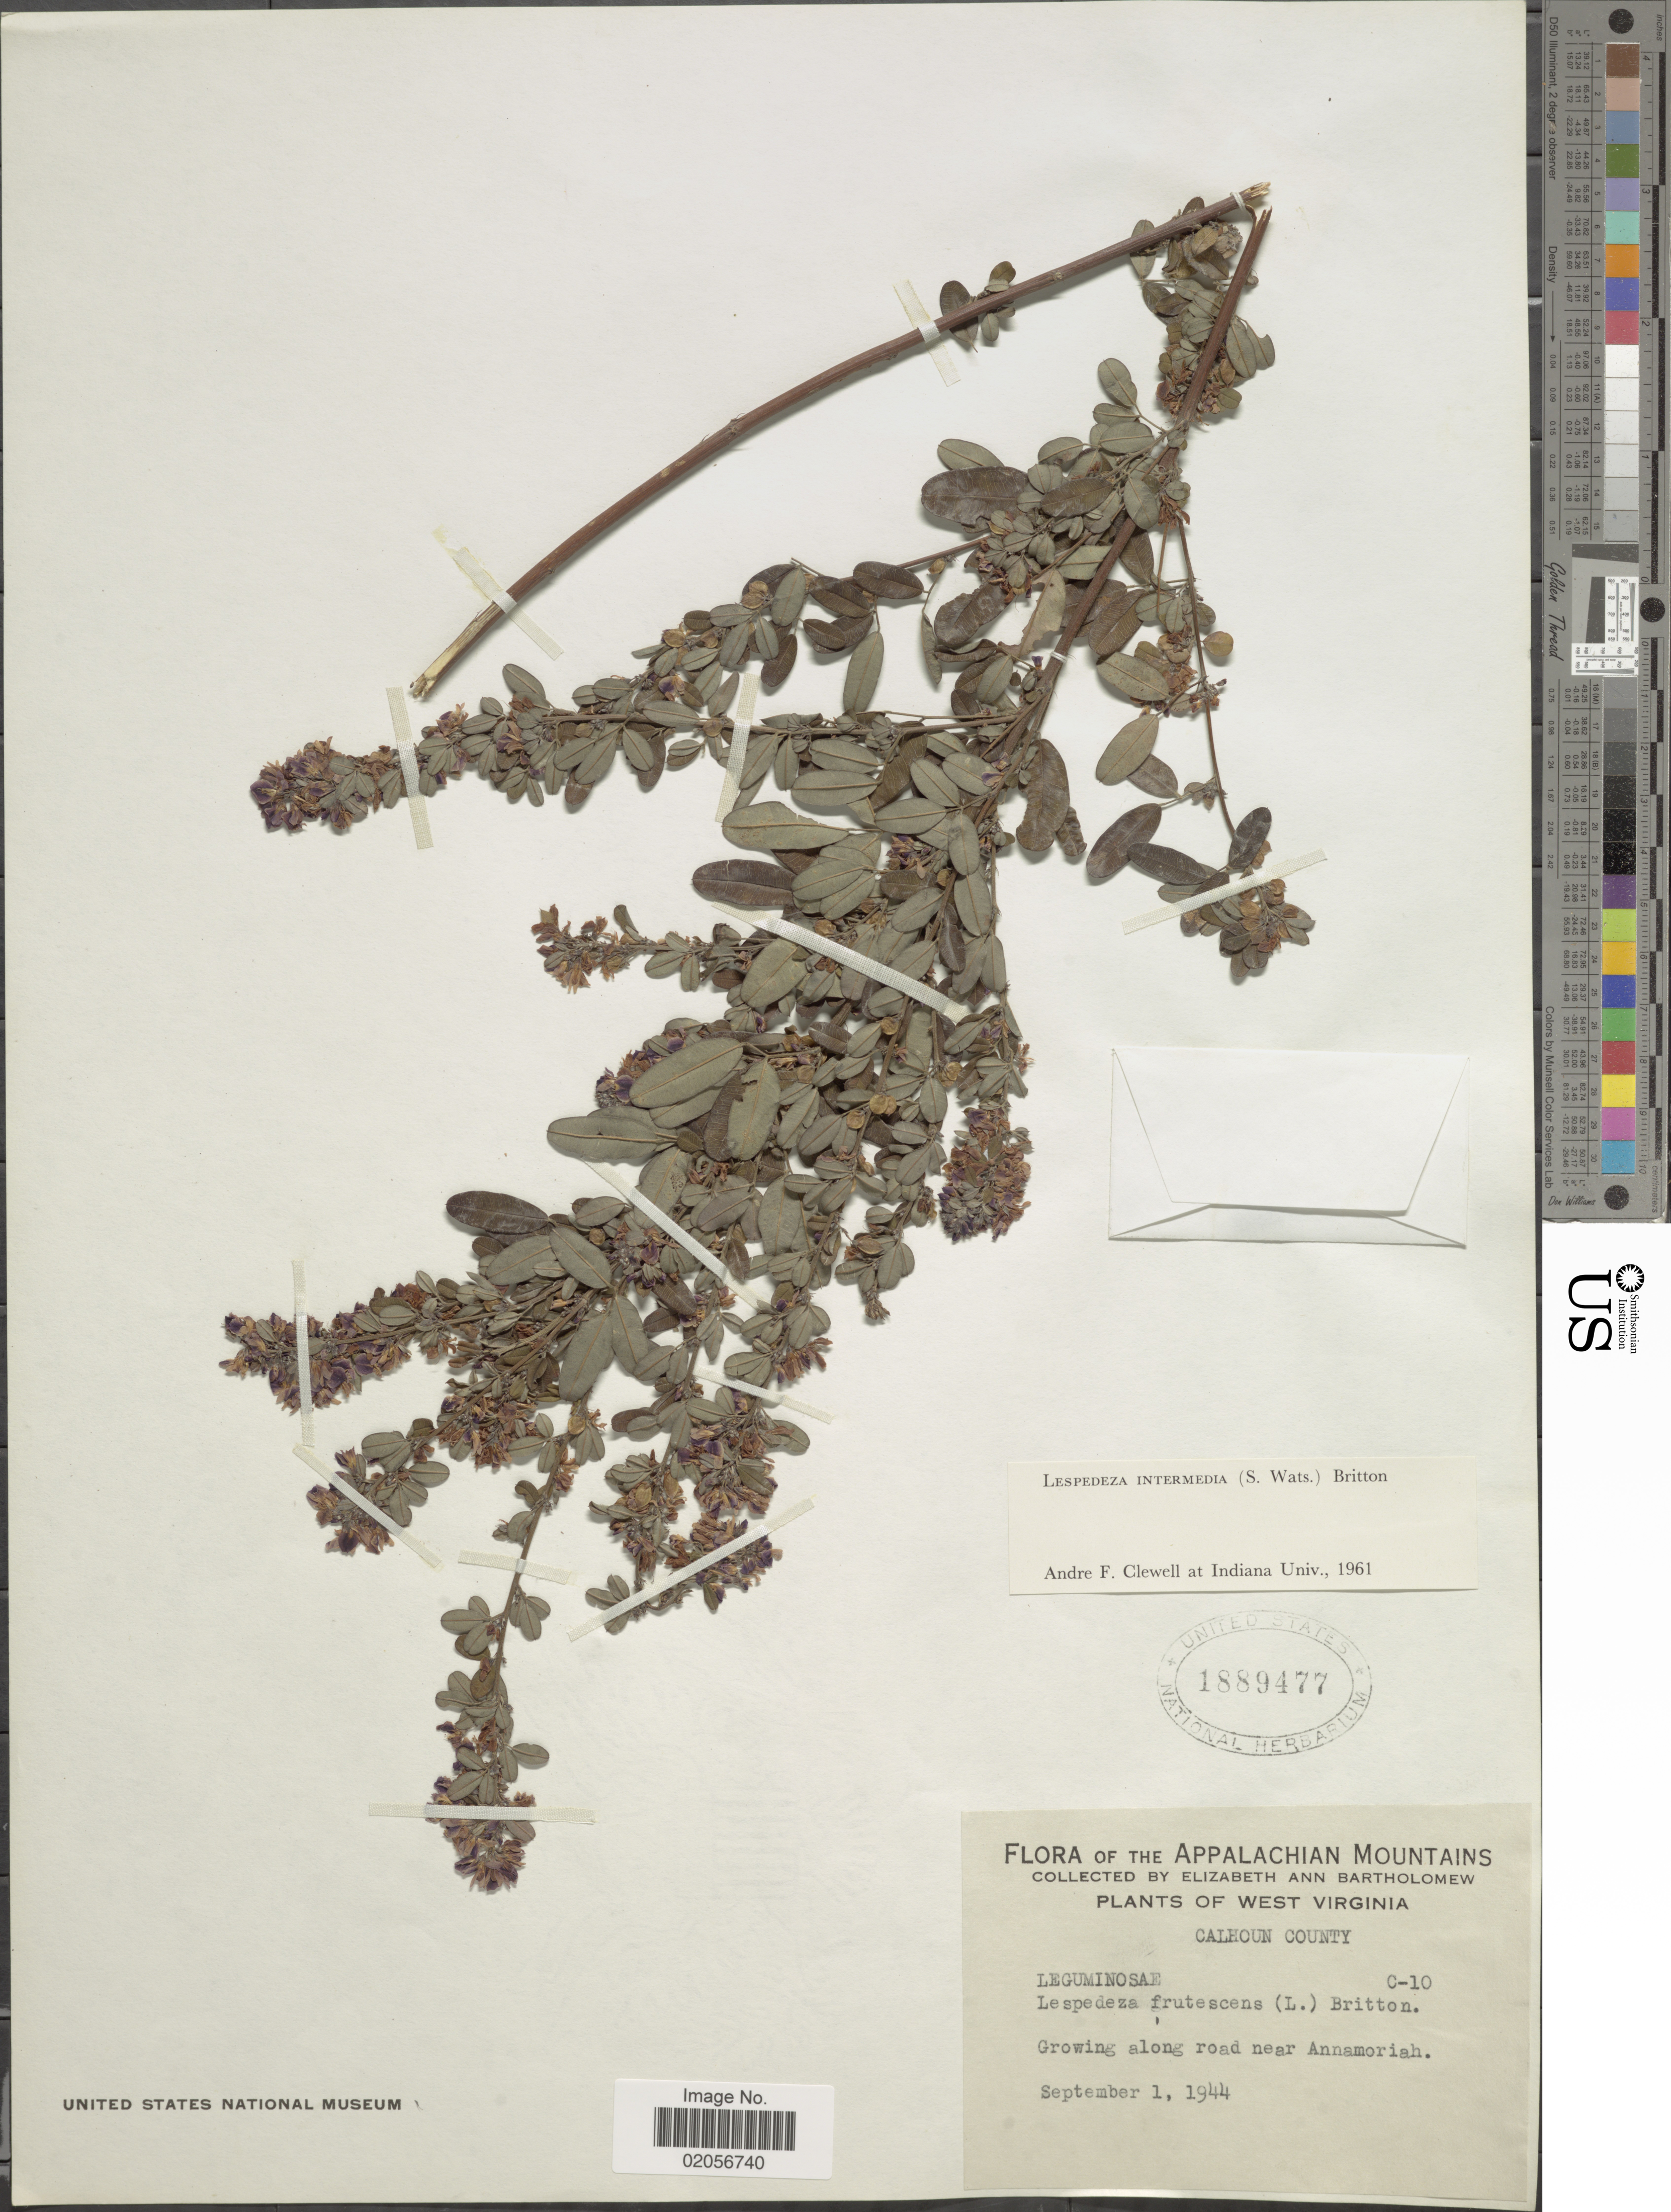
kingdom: Plantae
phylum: Tracheophyta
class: Magnoliopsida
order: Fabales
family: Fabaceae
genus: Lespedeza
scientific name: Lespedeza intermedia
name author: (S. Watson) Britton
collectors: E. Bartholomew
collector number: C-10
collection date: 1944-09-01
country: United States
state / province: West Virginia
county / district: Calhoun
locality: Calhoun County, Growing along road near Annamoriah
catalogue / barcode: US 1889477